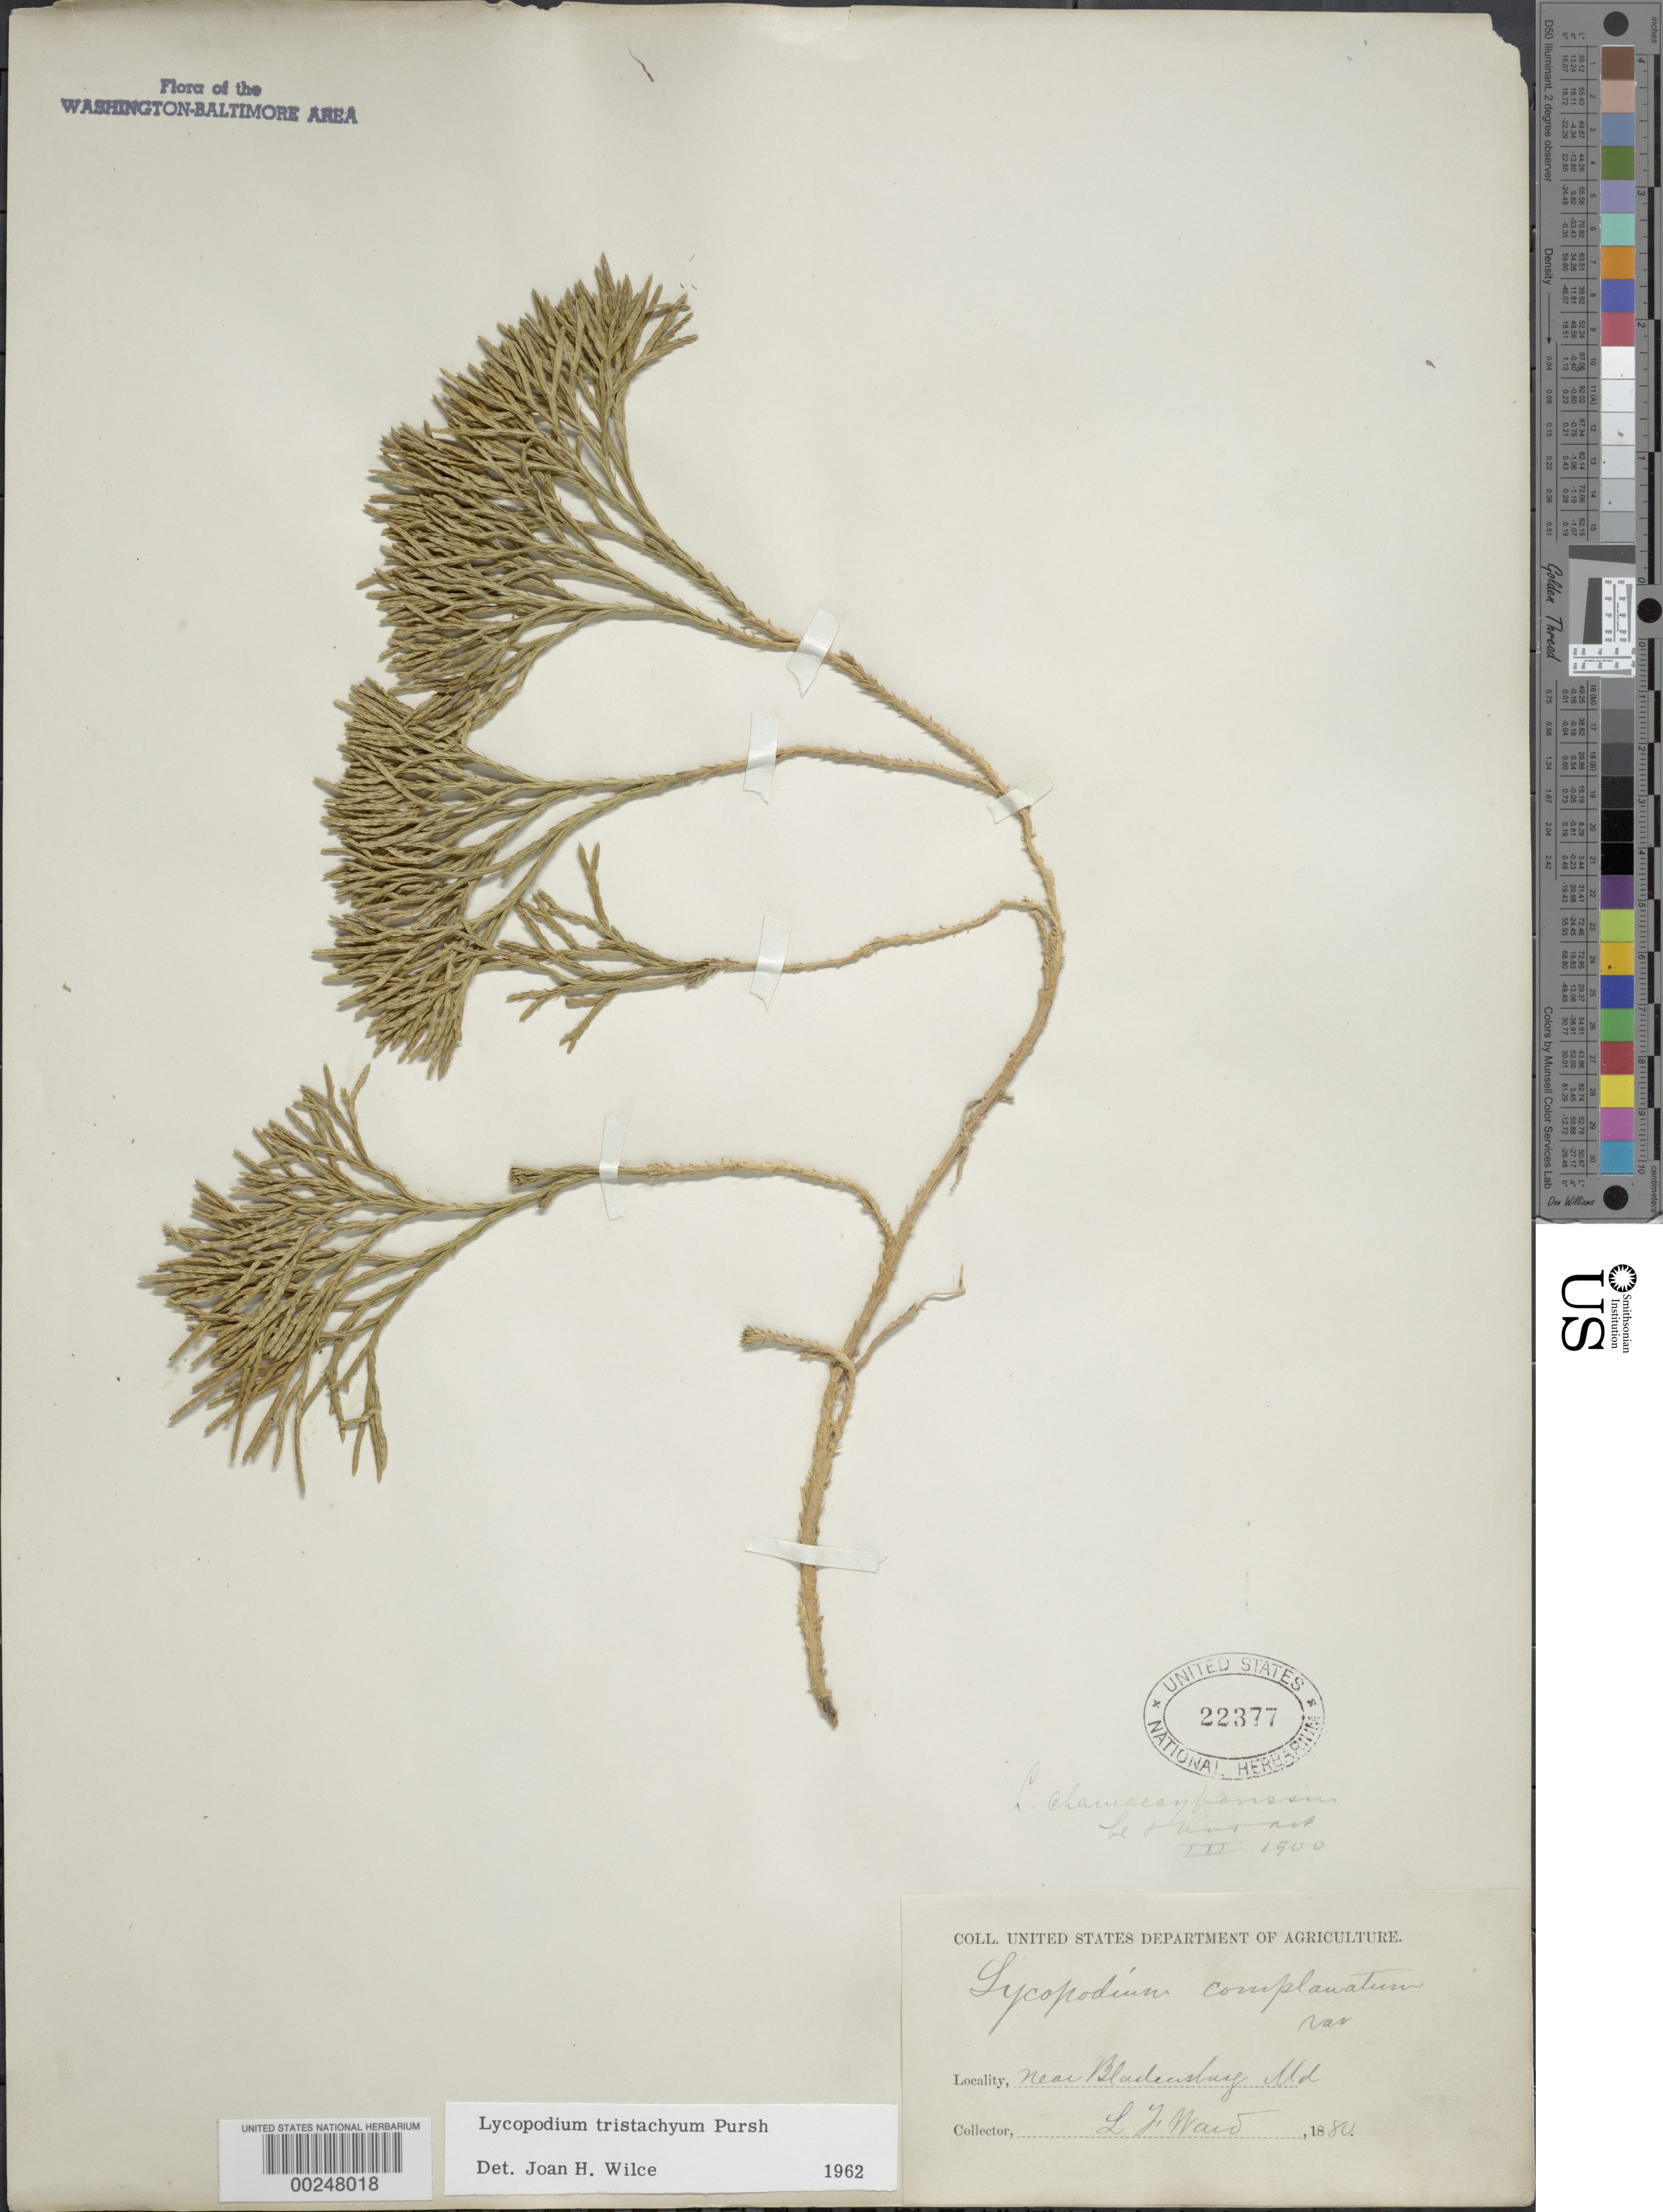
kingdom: Plantae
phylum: Tracheophyta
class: Lycopodiopsida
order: Lycopodiales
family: Lycopodiaceae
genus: Diphasiastrum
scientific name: Diphasiastrum tristachyum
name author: (Pursh) Holub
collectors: L. F. Ward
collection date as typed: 1880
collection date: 1880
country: United States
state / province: Maryland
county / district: Prince George's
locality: Near Bladensburg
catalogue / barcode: US 22377